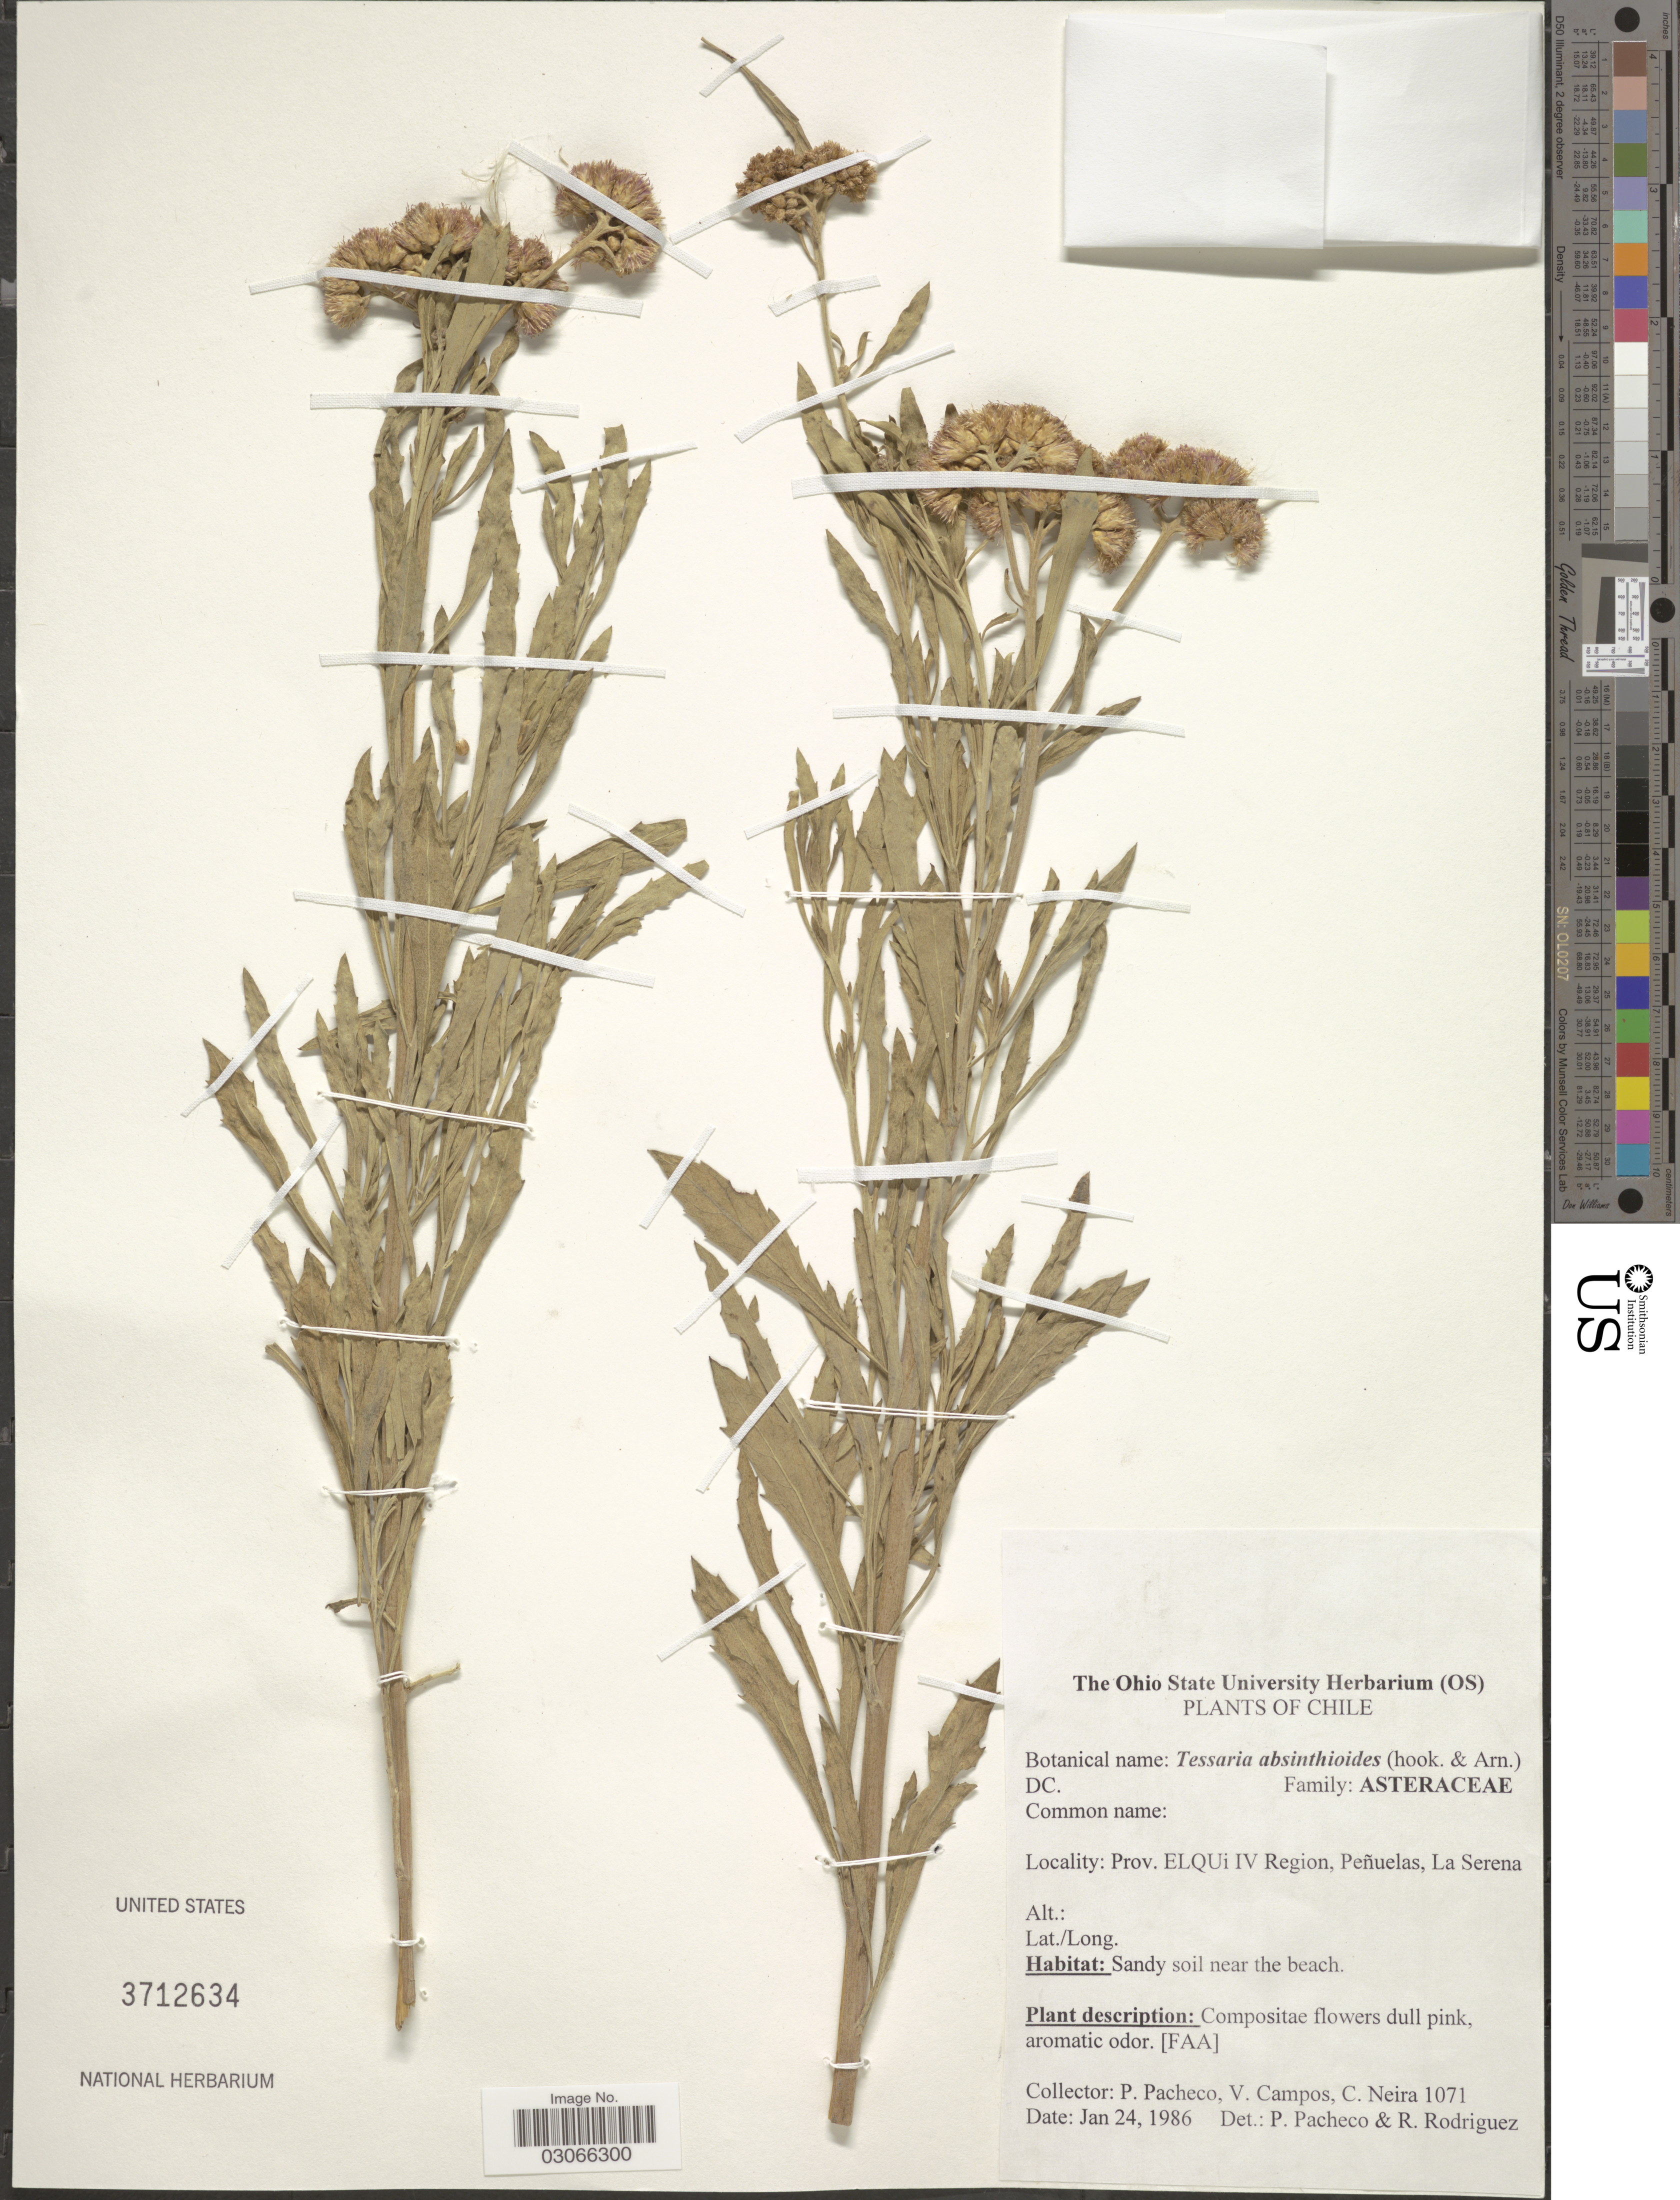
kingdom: Plantae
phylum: Tracheophyta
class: Magnoliopsida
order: Asterales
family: Asteraceae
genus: Tessaria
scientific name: Tessaria absinthioides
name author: (Hook. & Arn.) DC.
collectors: P. Pacheco, V. Campos & C. Neira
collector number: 1071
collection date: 1986-01-24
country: Chile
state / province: Coquimbo (IV)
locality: Prov. Elqui IV Region, Peñuelas, La Serena.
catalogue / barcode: US 3712634